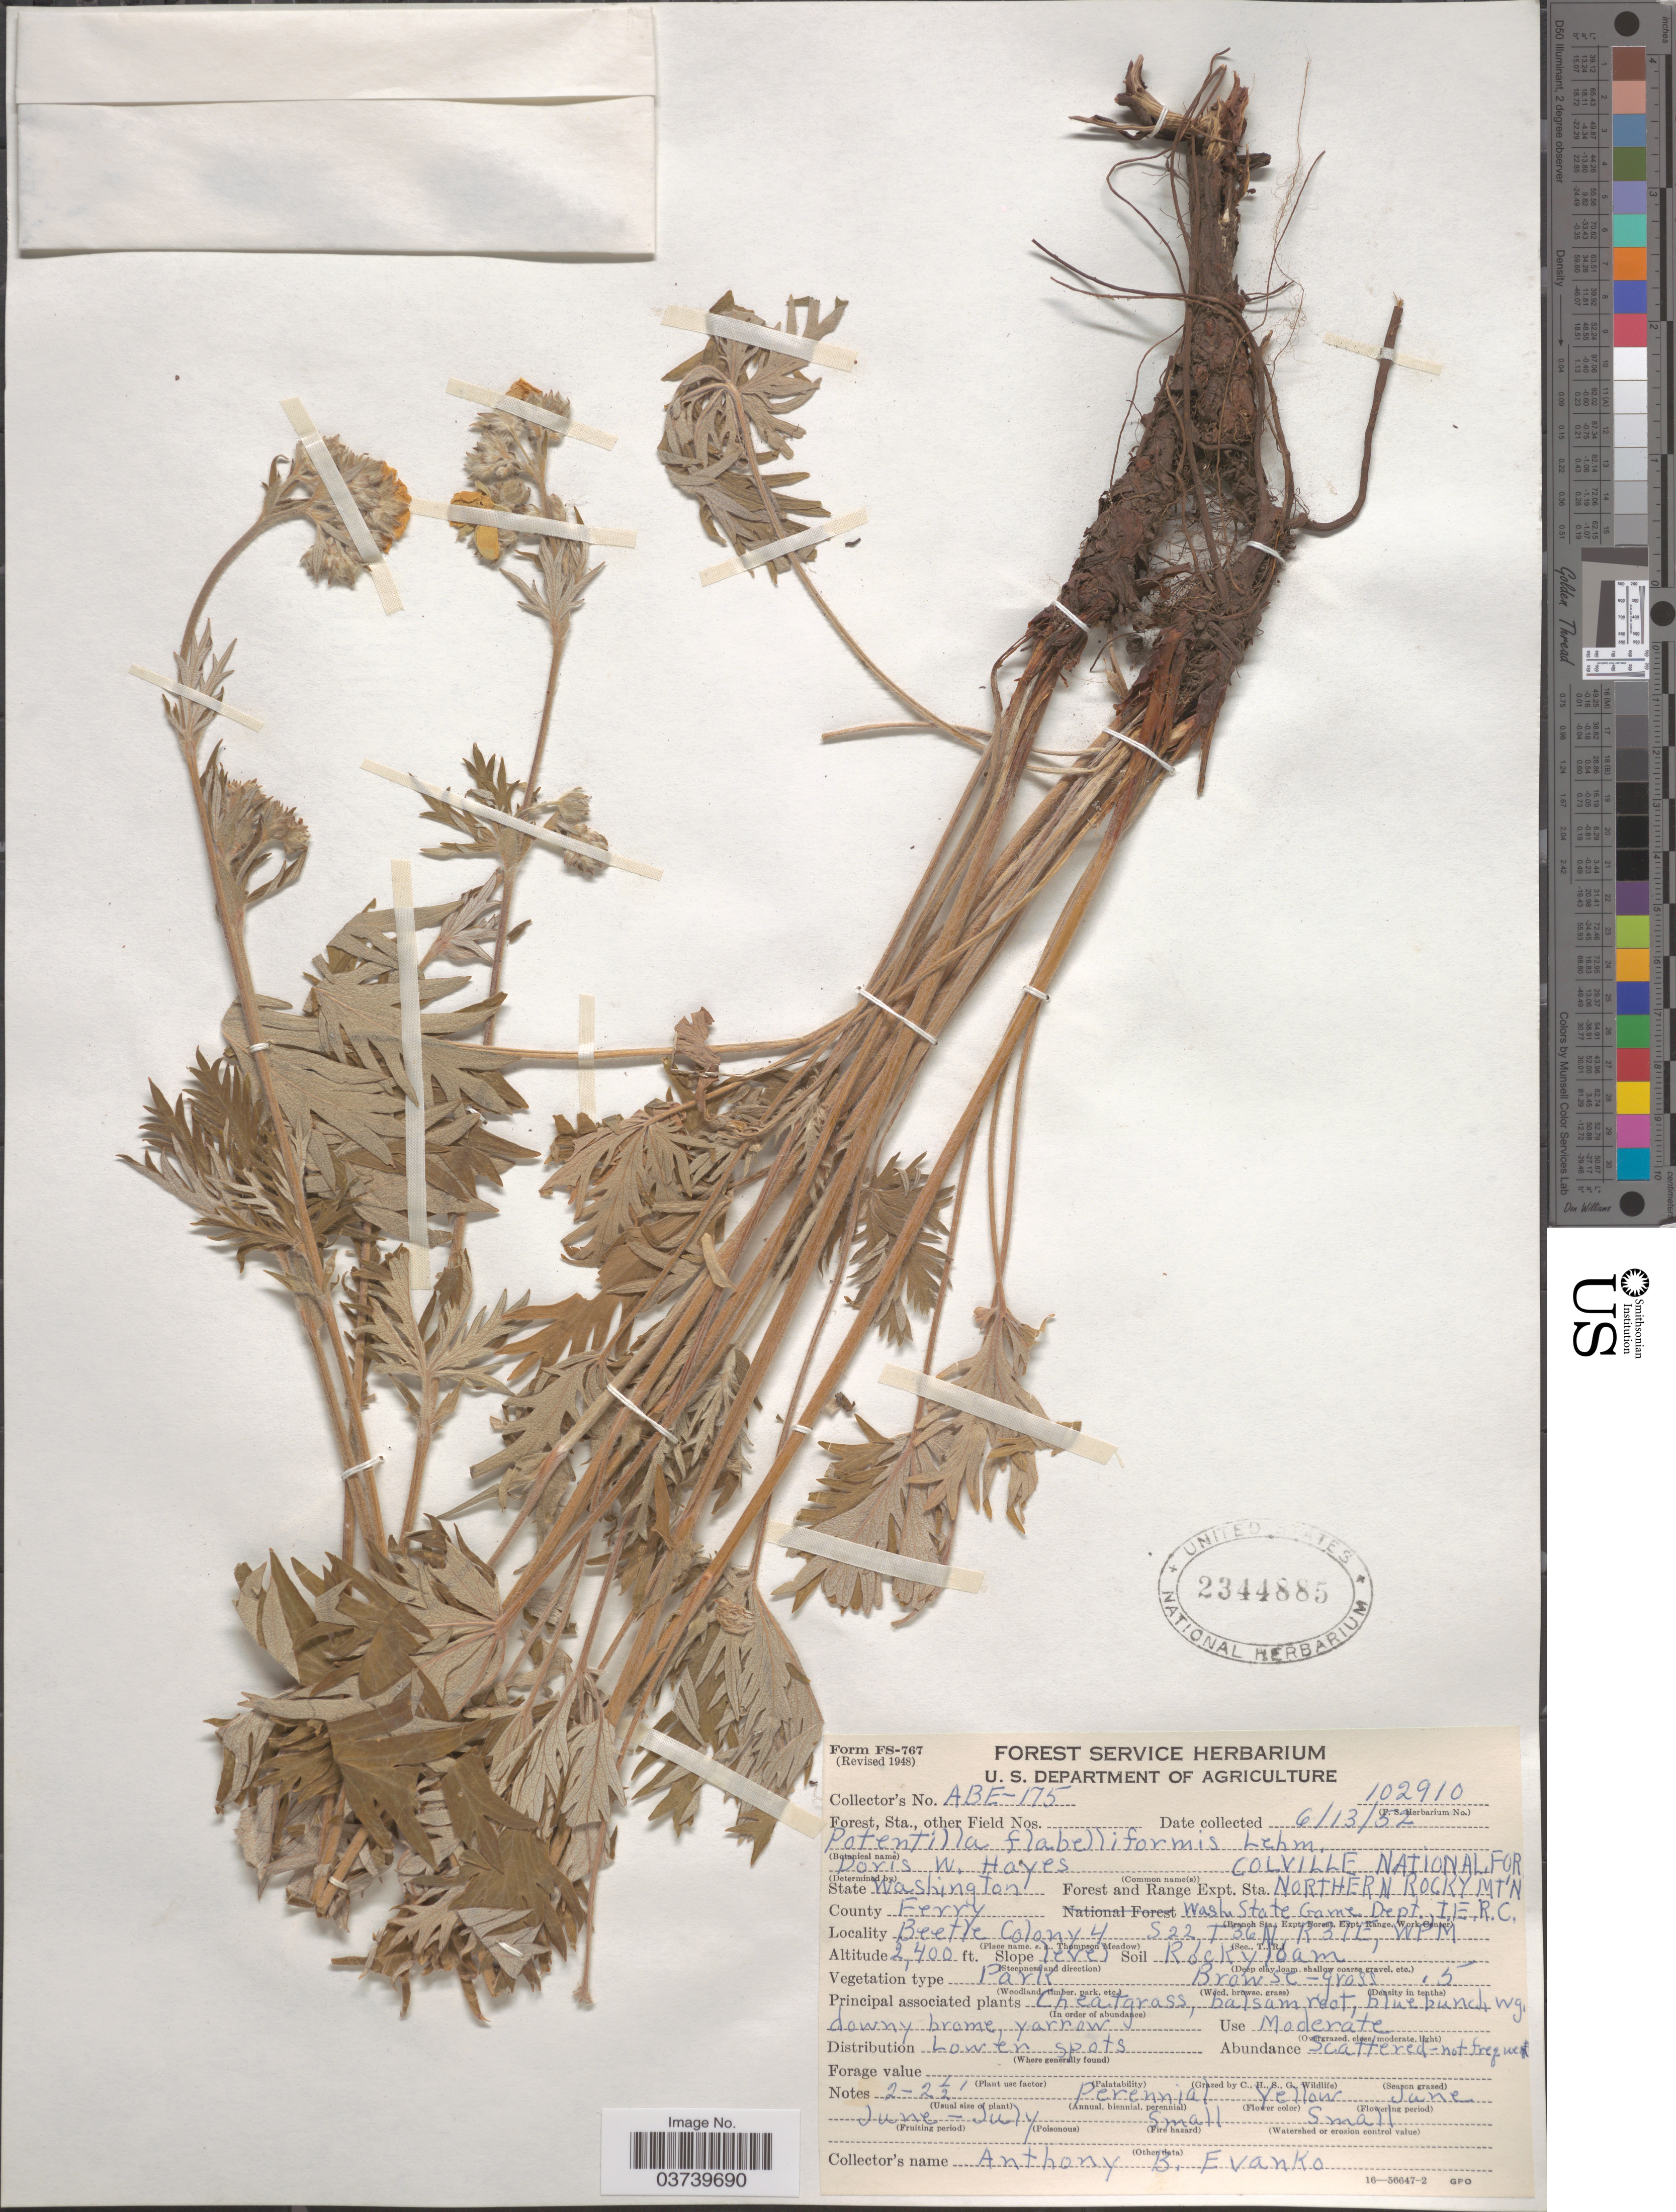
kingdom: Plantae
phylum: Tracheophyta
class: Magnoliopsida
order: Rosales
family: Rosaceae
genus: Potentilla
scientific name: Potentilla gracilis var. flabelliformis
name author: (Lehm.) Nutt.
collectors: A. Evanko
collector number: ABE-175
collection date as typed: Transcribed d/m/y: 13/6/52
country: United States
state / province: Washington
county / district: Ferry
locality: Colville National For. Forest and Range Expt. Sta. Northern Rocky Mtn. County Ferry, Wash. State Game Dept., I.E.R.C. Beetle Colony 4 S 22 T 36 N, R 31 E, WPM.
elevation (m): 732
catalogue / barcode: US 2344885